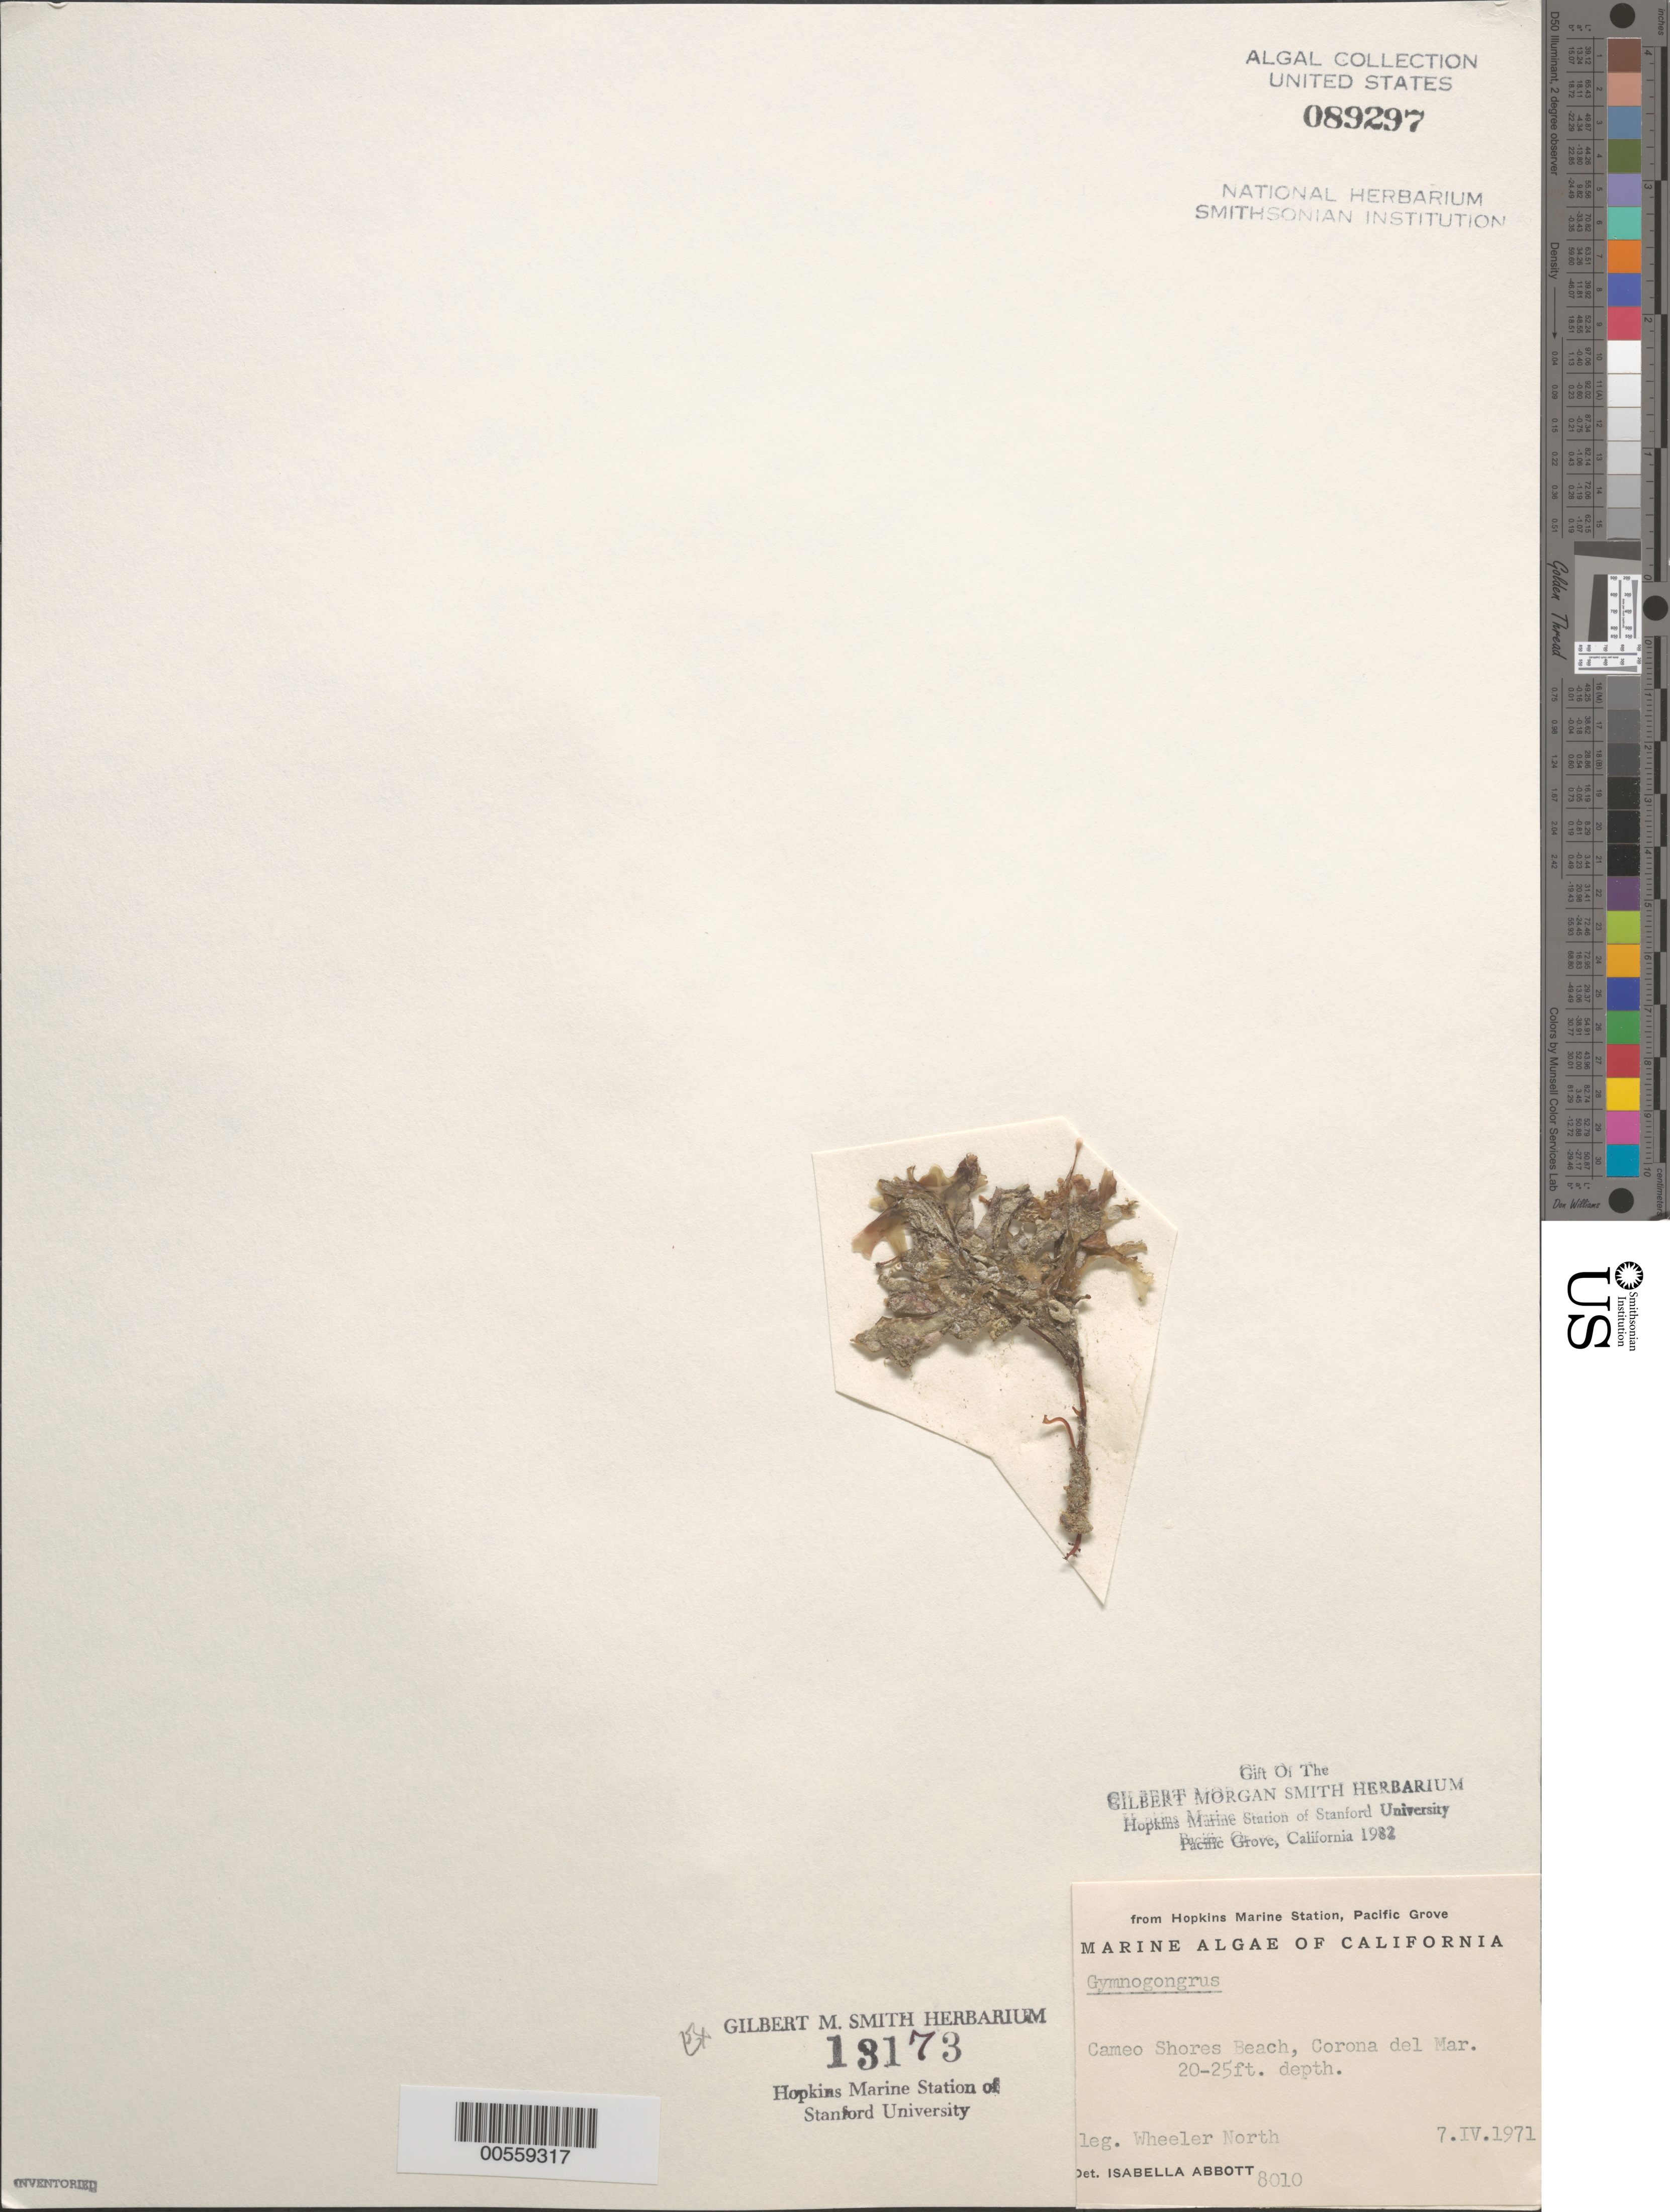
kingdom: Plantae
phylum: Rhodophyta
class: Florideophyceae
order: Gigartinales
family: Phyllophoraceae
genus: Gymnogongrus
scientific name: Gymnogongrus sp.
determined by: Abbott, Isabella A.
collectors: W. North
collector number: IAA 8010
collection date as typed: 07 Apr 1971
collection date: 1971-04-07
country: United States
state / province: California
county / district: Orange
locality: Cameo Shores Beach, Corona del Mar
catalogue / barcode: US 89297